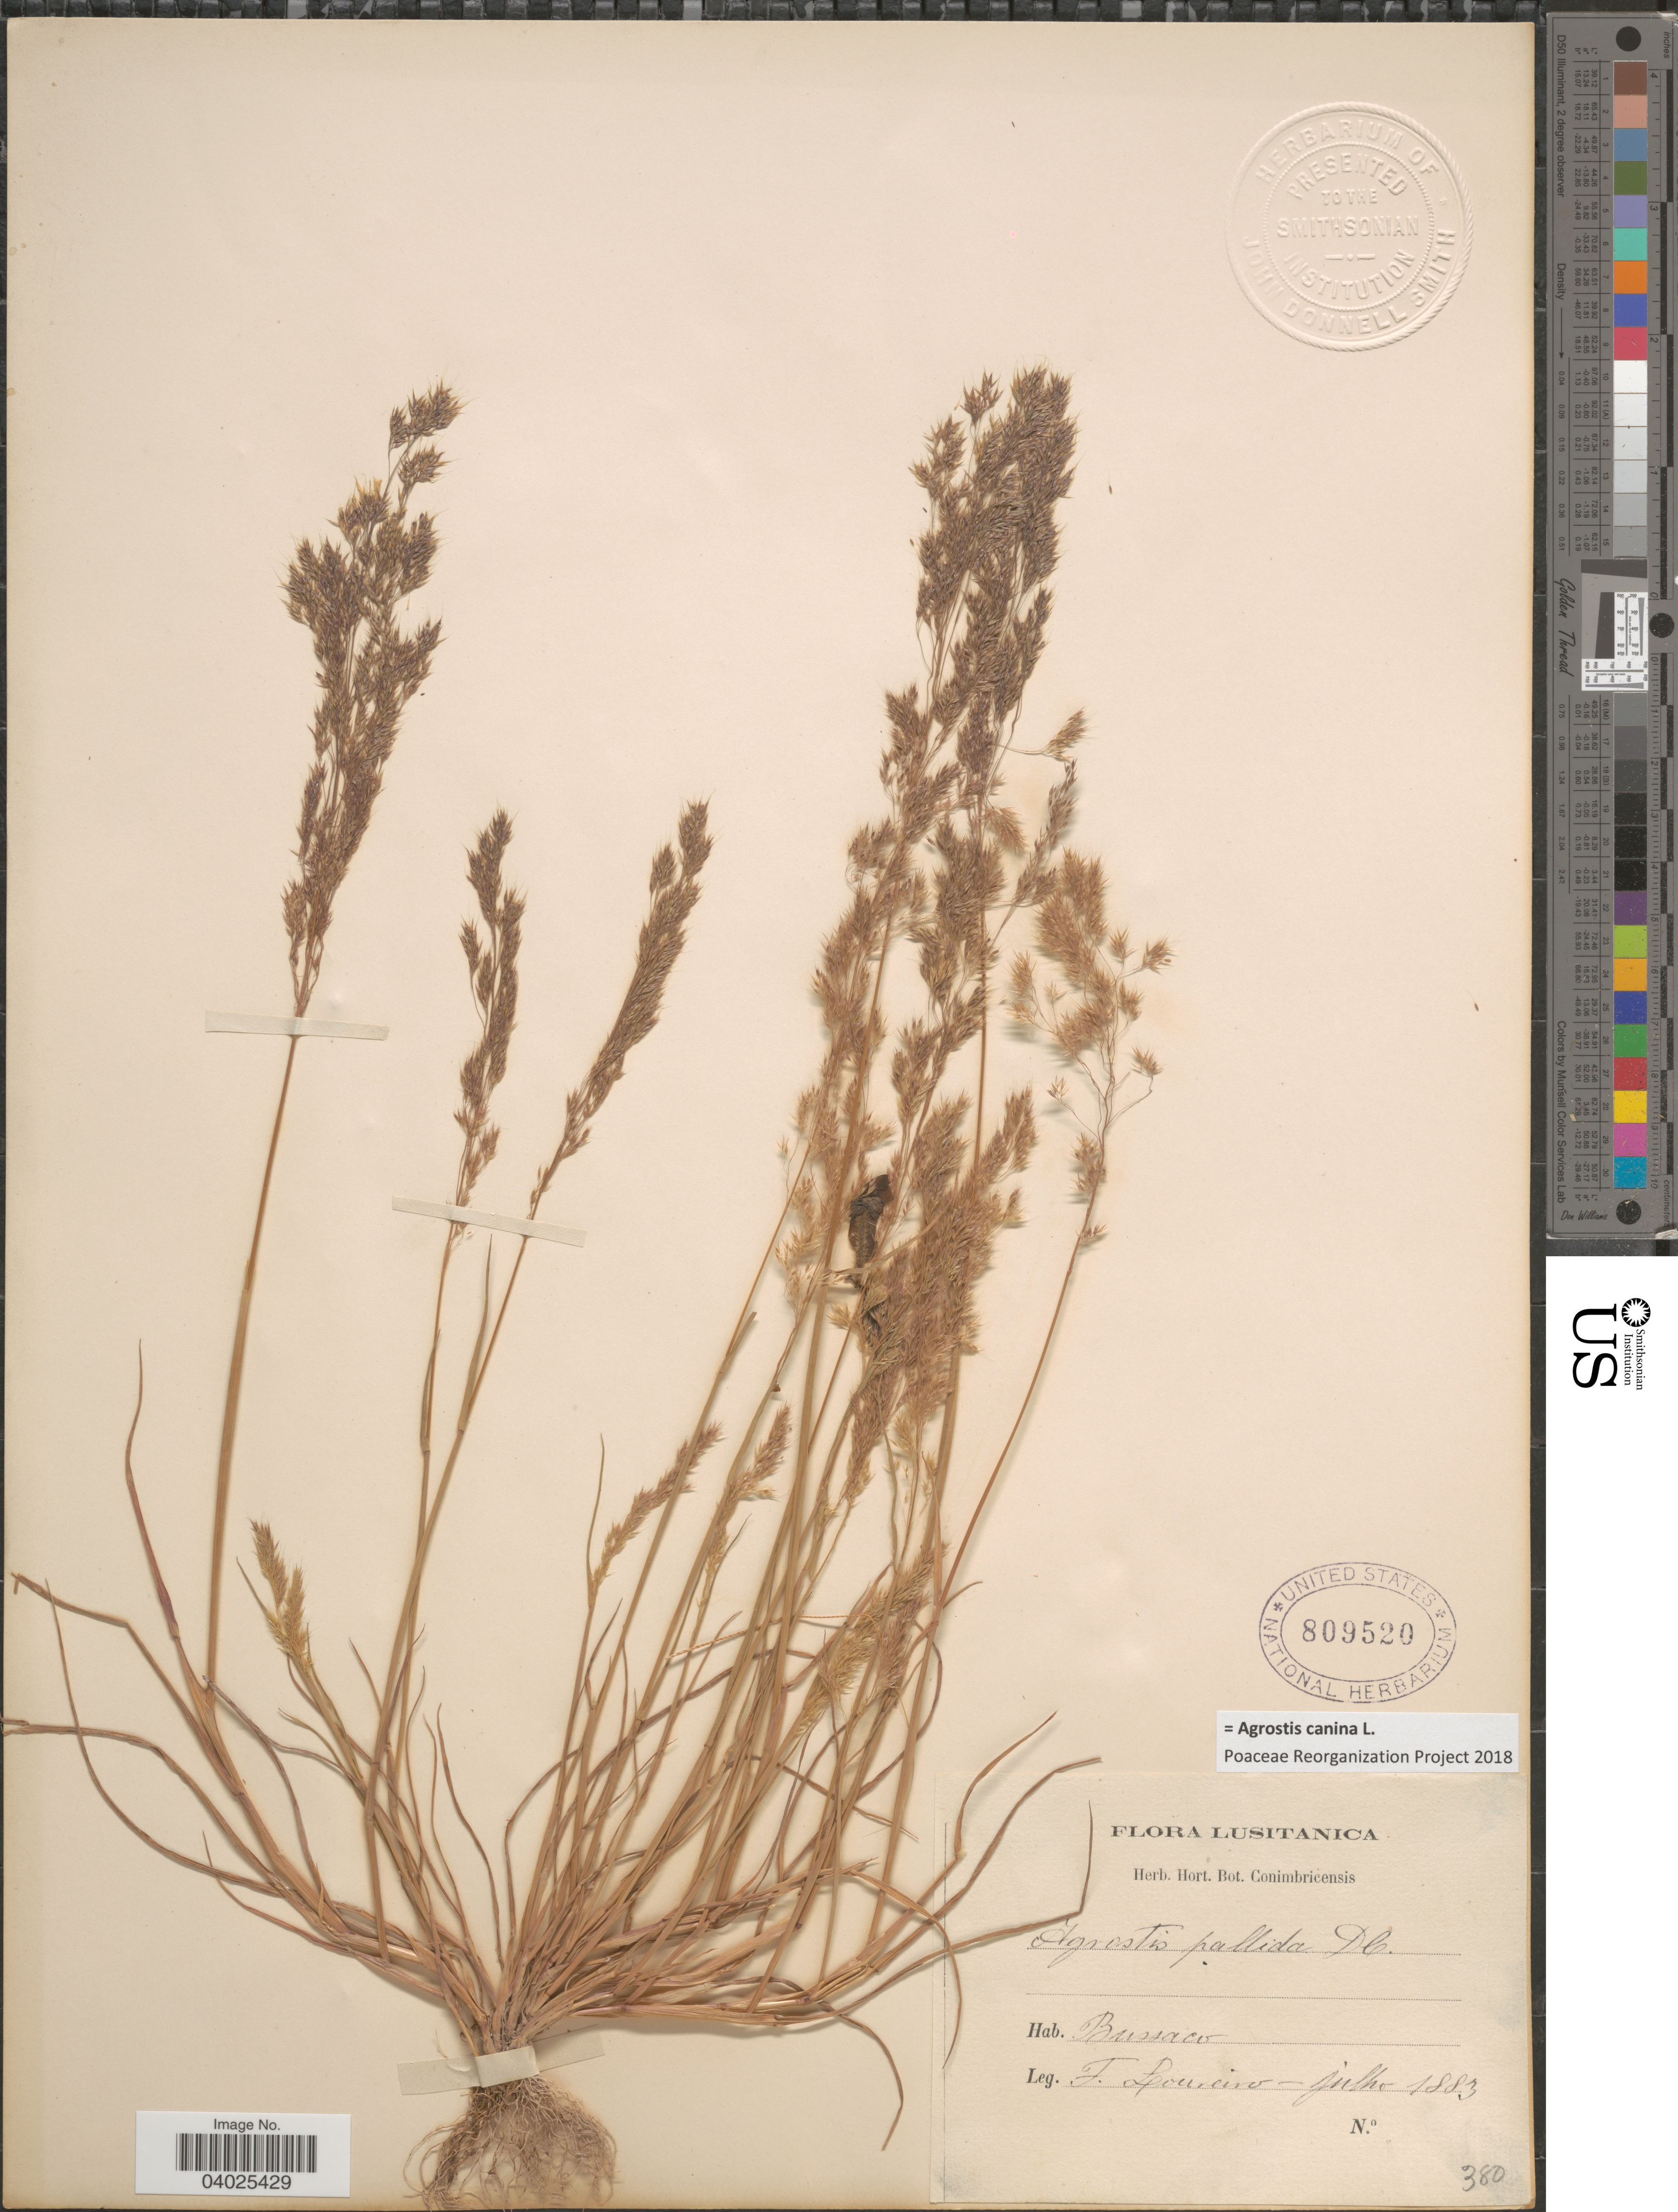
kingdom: Plantae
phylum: Tracheophyta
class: Liliopsida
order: Poales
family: Poaceae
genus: Agrostis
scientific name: Agrostis canina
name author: L.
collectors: F. Loureiro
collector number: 380?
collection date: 1883-07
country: Portugal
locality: Lusitanica. Bussaco.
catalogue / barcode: US 809520